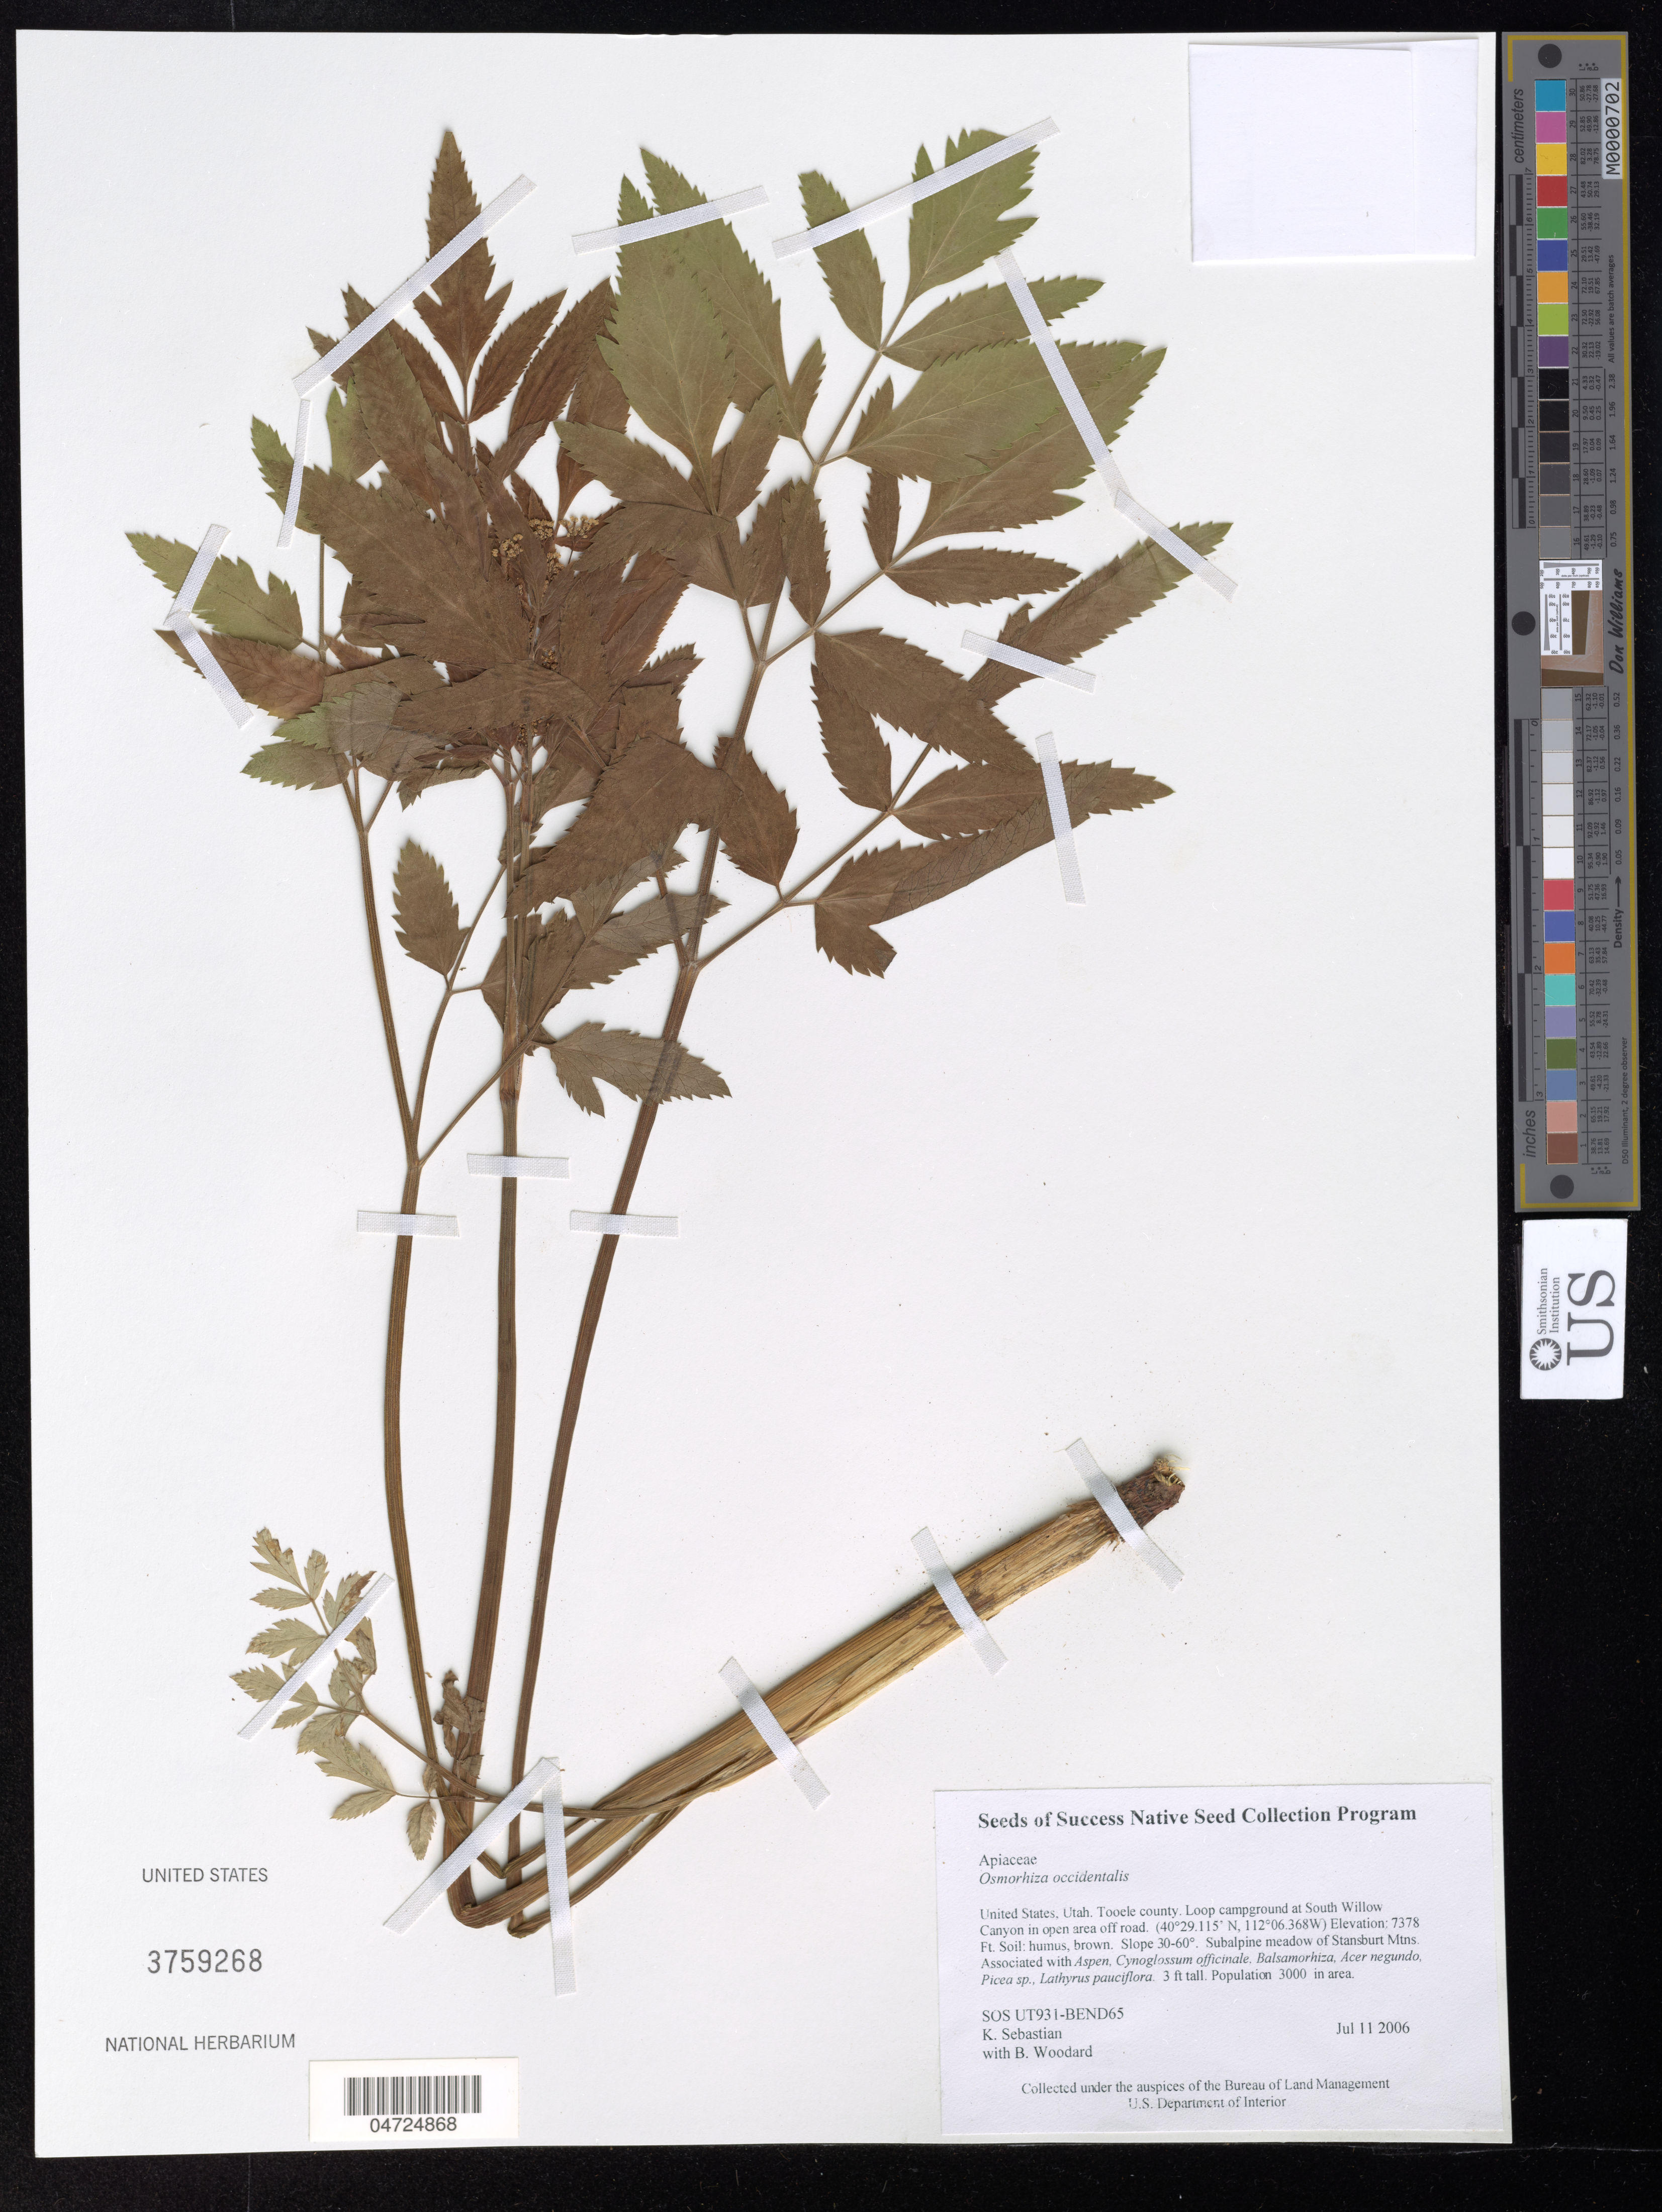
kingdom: Plantae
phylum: Tracheophyta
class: Magnoliopsida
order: Apiales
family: Apiaceae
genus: Osmorhiza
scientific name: Osmorhiza occidentalis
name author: (Nutt.) Torr.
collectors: K. Sebastian & B. Woodard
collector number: SOS UT931-BEND65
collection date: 2006-07-11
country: United States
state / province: Utah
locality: Tooele county. Loop campground at South Willow Canyon in open area off road. Subalpine meadow of Stansburt Mtns.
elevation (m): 2249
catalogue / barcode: US 3759268